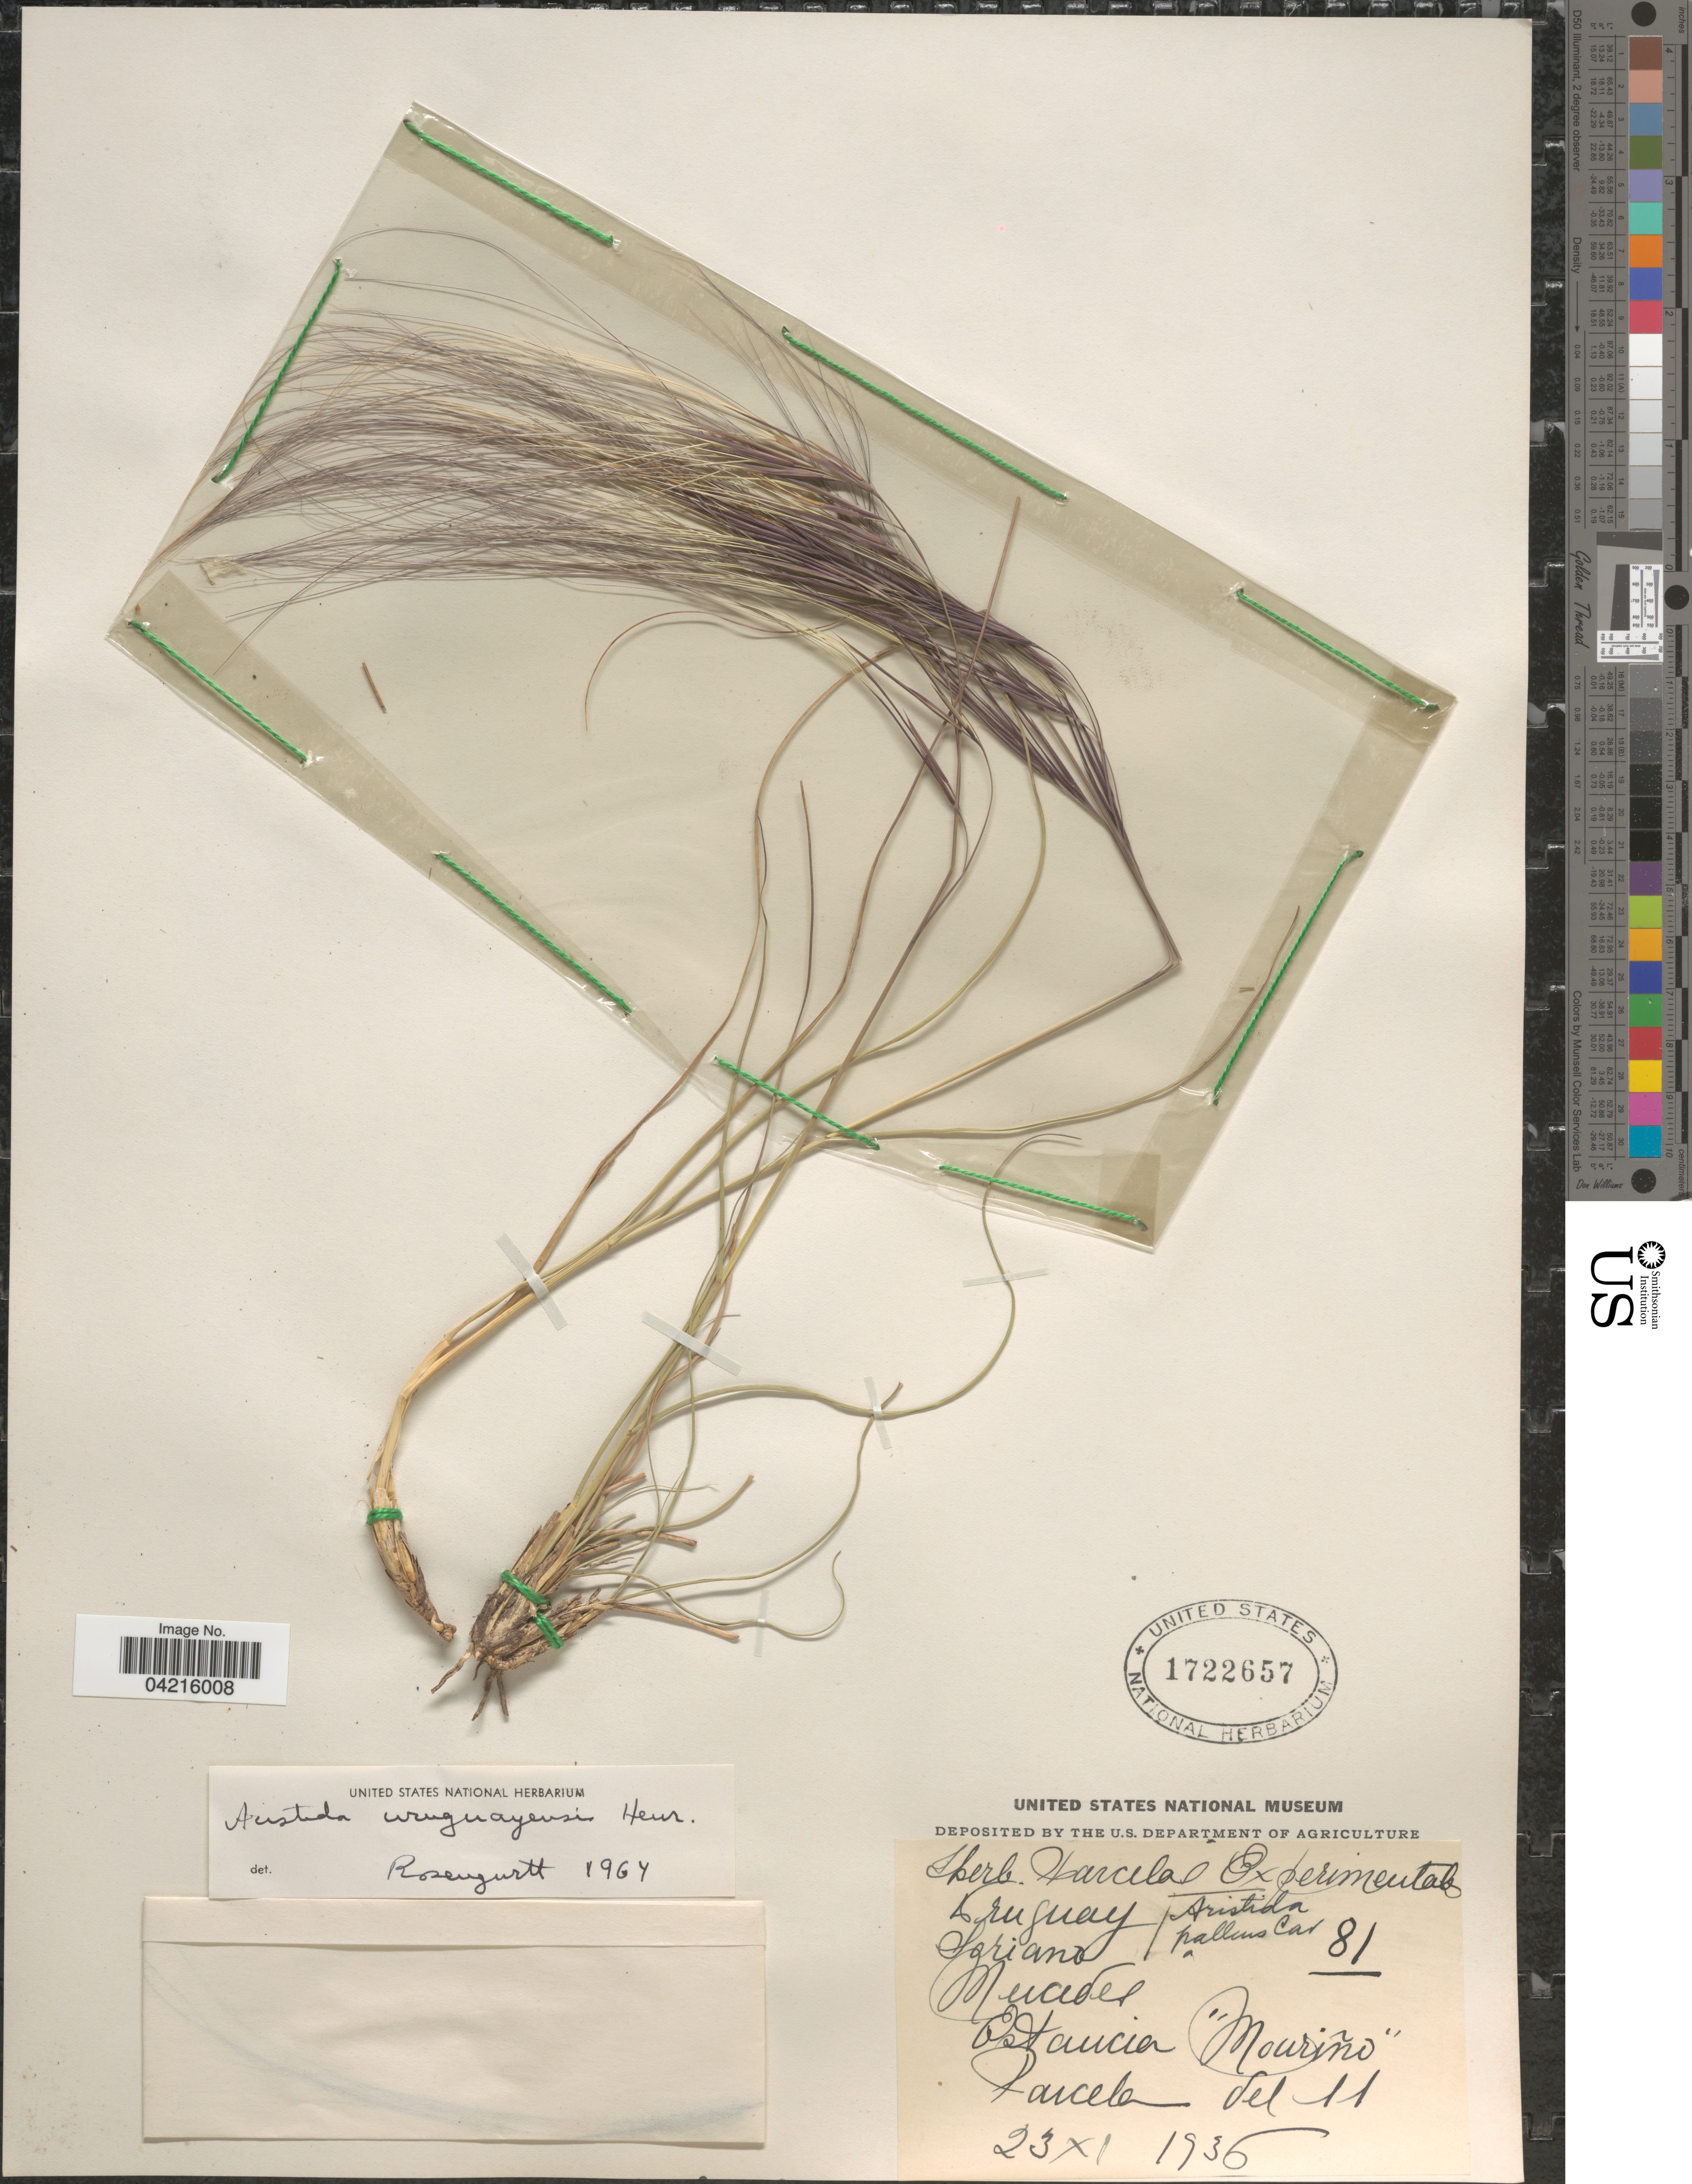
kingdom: Plantae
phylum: Tracheophyta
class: Liliopsida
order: Poales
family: Poaceae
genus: Aristida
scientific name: Aristida uruguayensis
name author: Henr.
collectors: ex herb. Parcelas Experimentales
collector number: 81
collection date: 1936-11-23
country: Uruguay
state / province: Soriano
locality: Mercedes. Estancia "Mouriño". Parcela 11.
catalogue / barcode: US 1722657